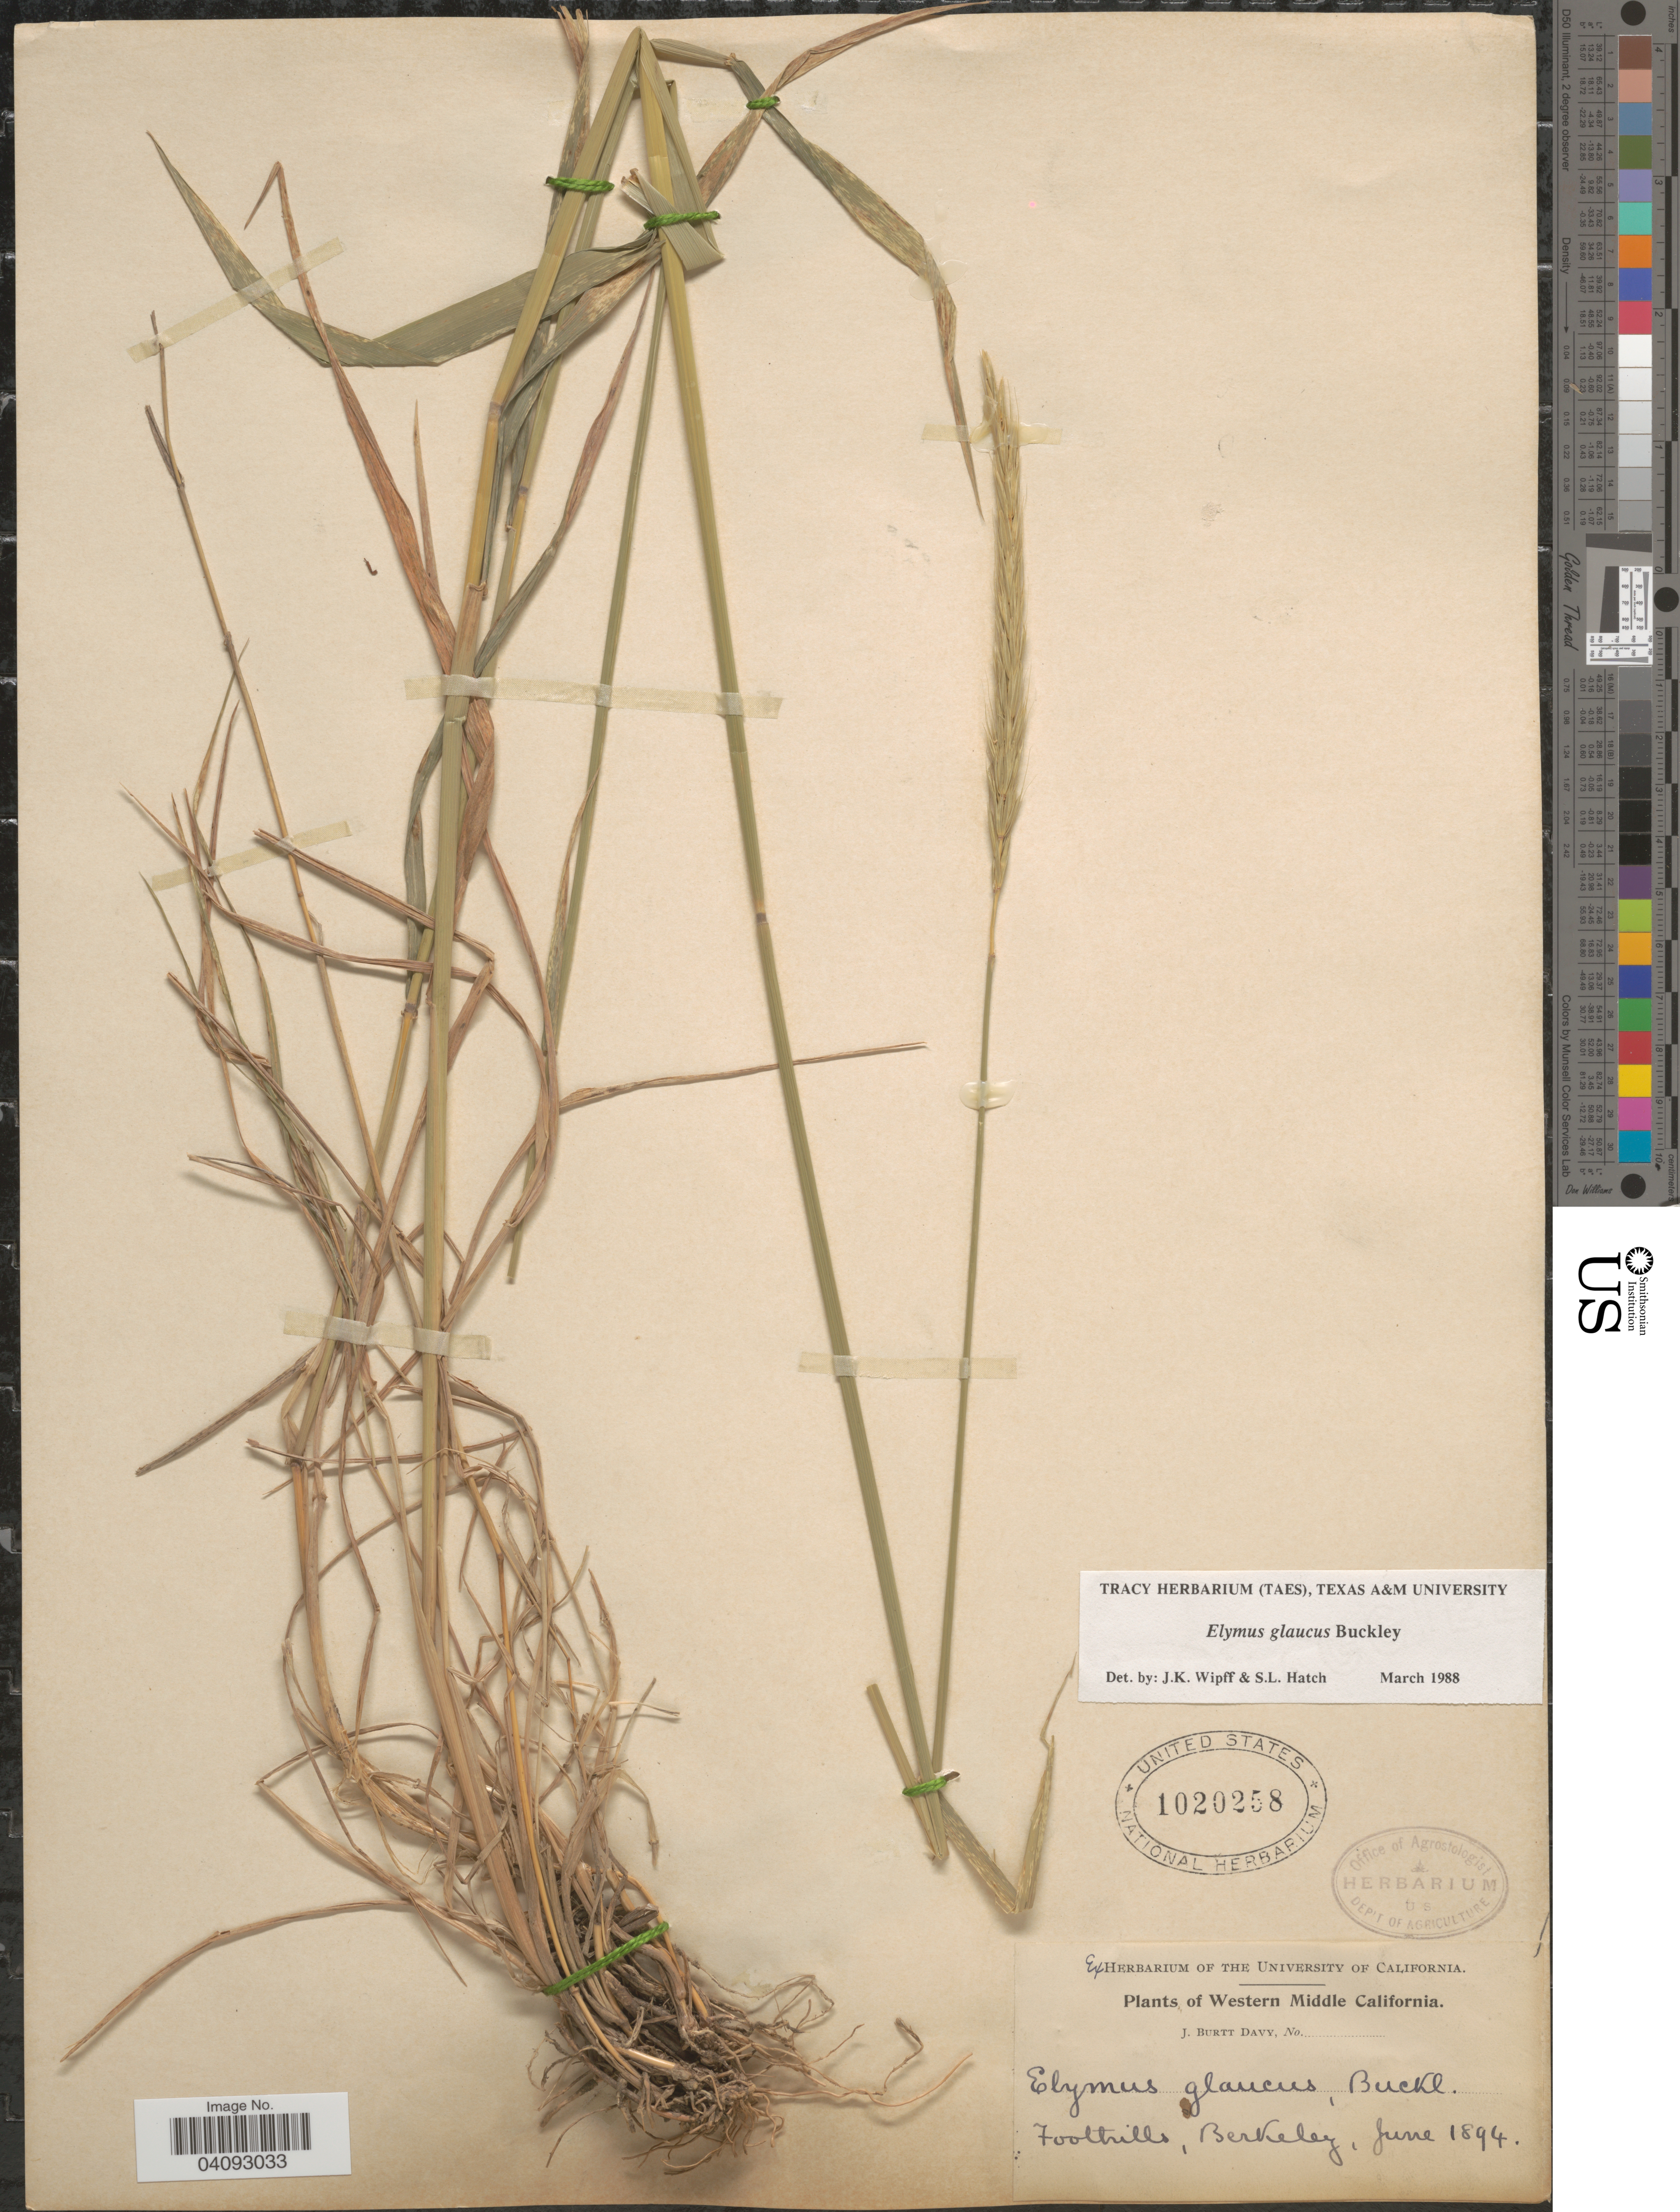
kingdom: Plantae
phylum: Tracheophyta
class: Liliopsida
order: Poales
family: Poaceae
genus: Elymus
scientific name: Elymus glaucus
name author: Buckley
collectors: J. Burtt Davy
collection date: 1894-06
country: United States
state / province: California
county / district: Alameda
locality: Western Middle California. Foothills, Berkeley.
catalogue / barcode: US 1020258